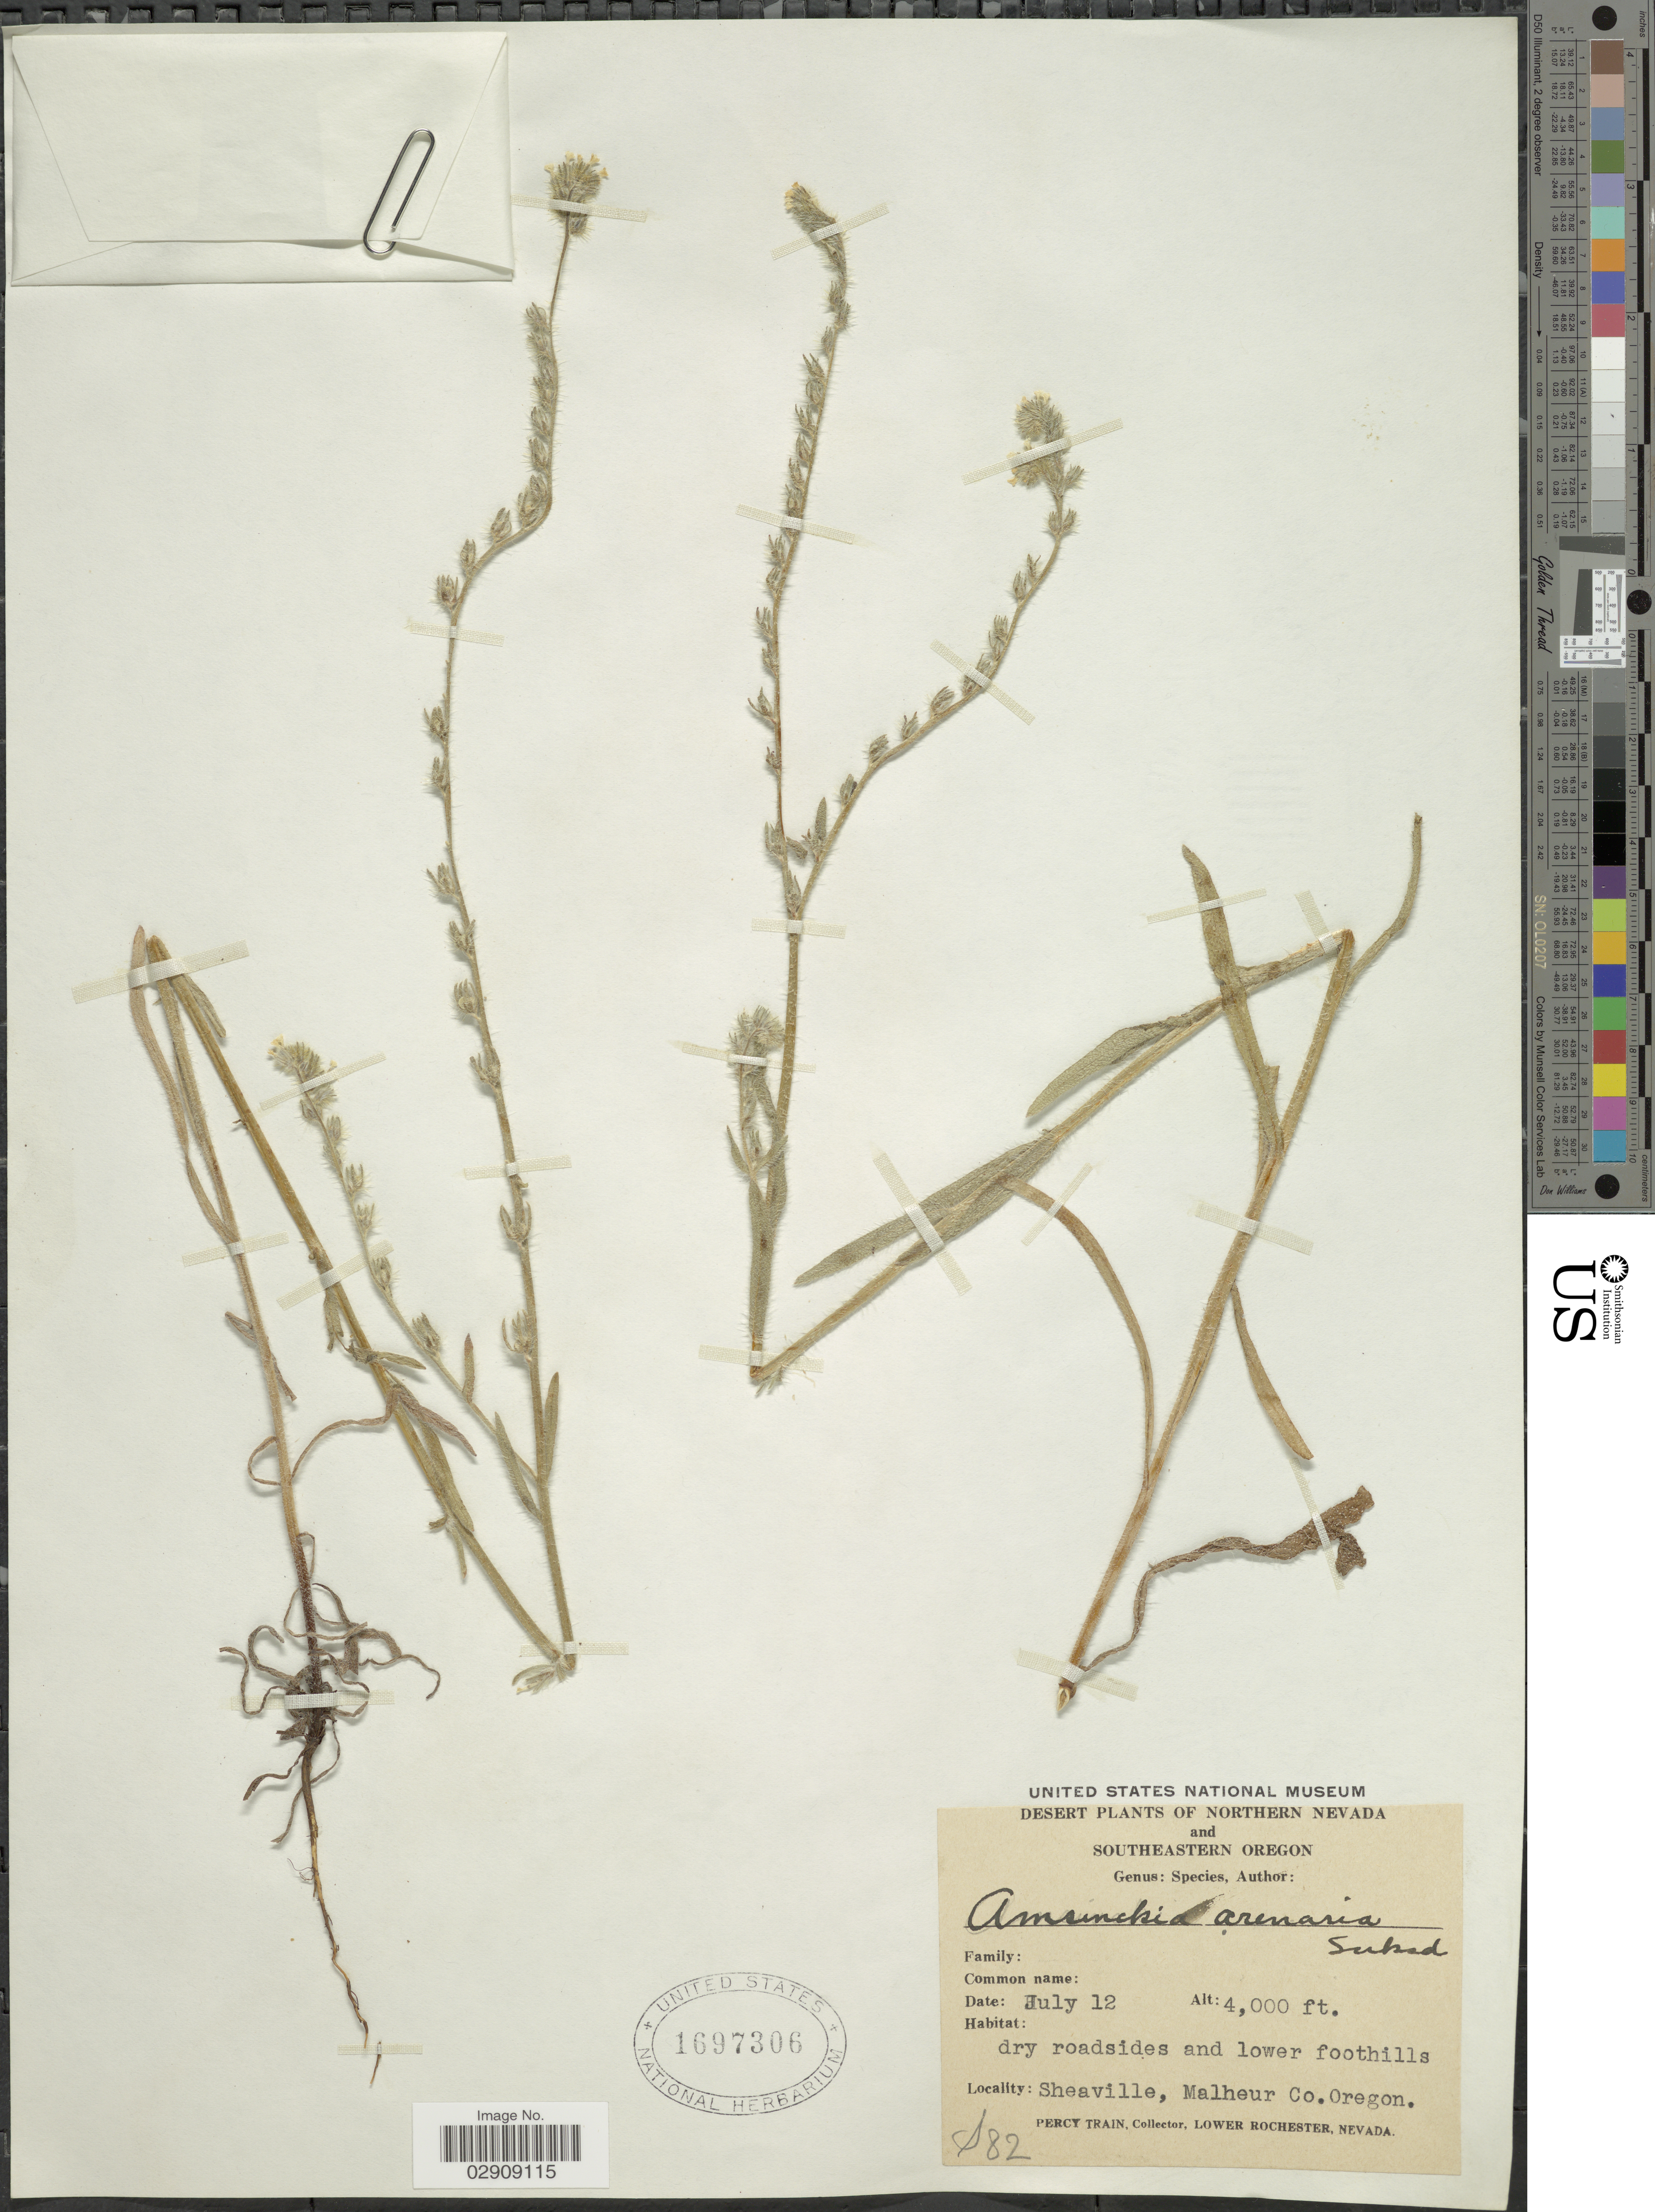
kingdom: Plantae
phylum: Tracheophyta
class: Magnoliopsida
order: Boraginales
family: Boraginaceae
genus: Amsinckia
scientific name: Amsinckia lycopsoides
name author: Lehm.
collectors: P. Train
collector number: S82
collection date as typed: Transcribed d/m/y: /7/12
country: United States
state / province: Oregon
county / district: Malheur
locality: Southeastern Oregon. Sheaville, Malheur Co.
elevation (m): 1219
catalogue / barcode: US 1697306